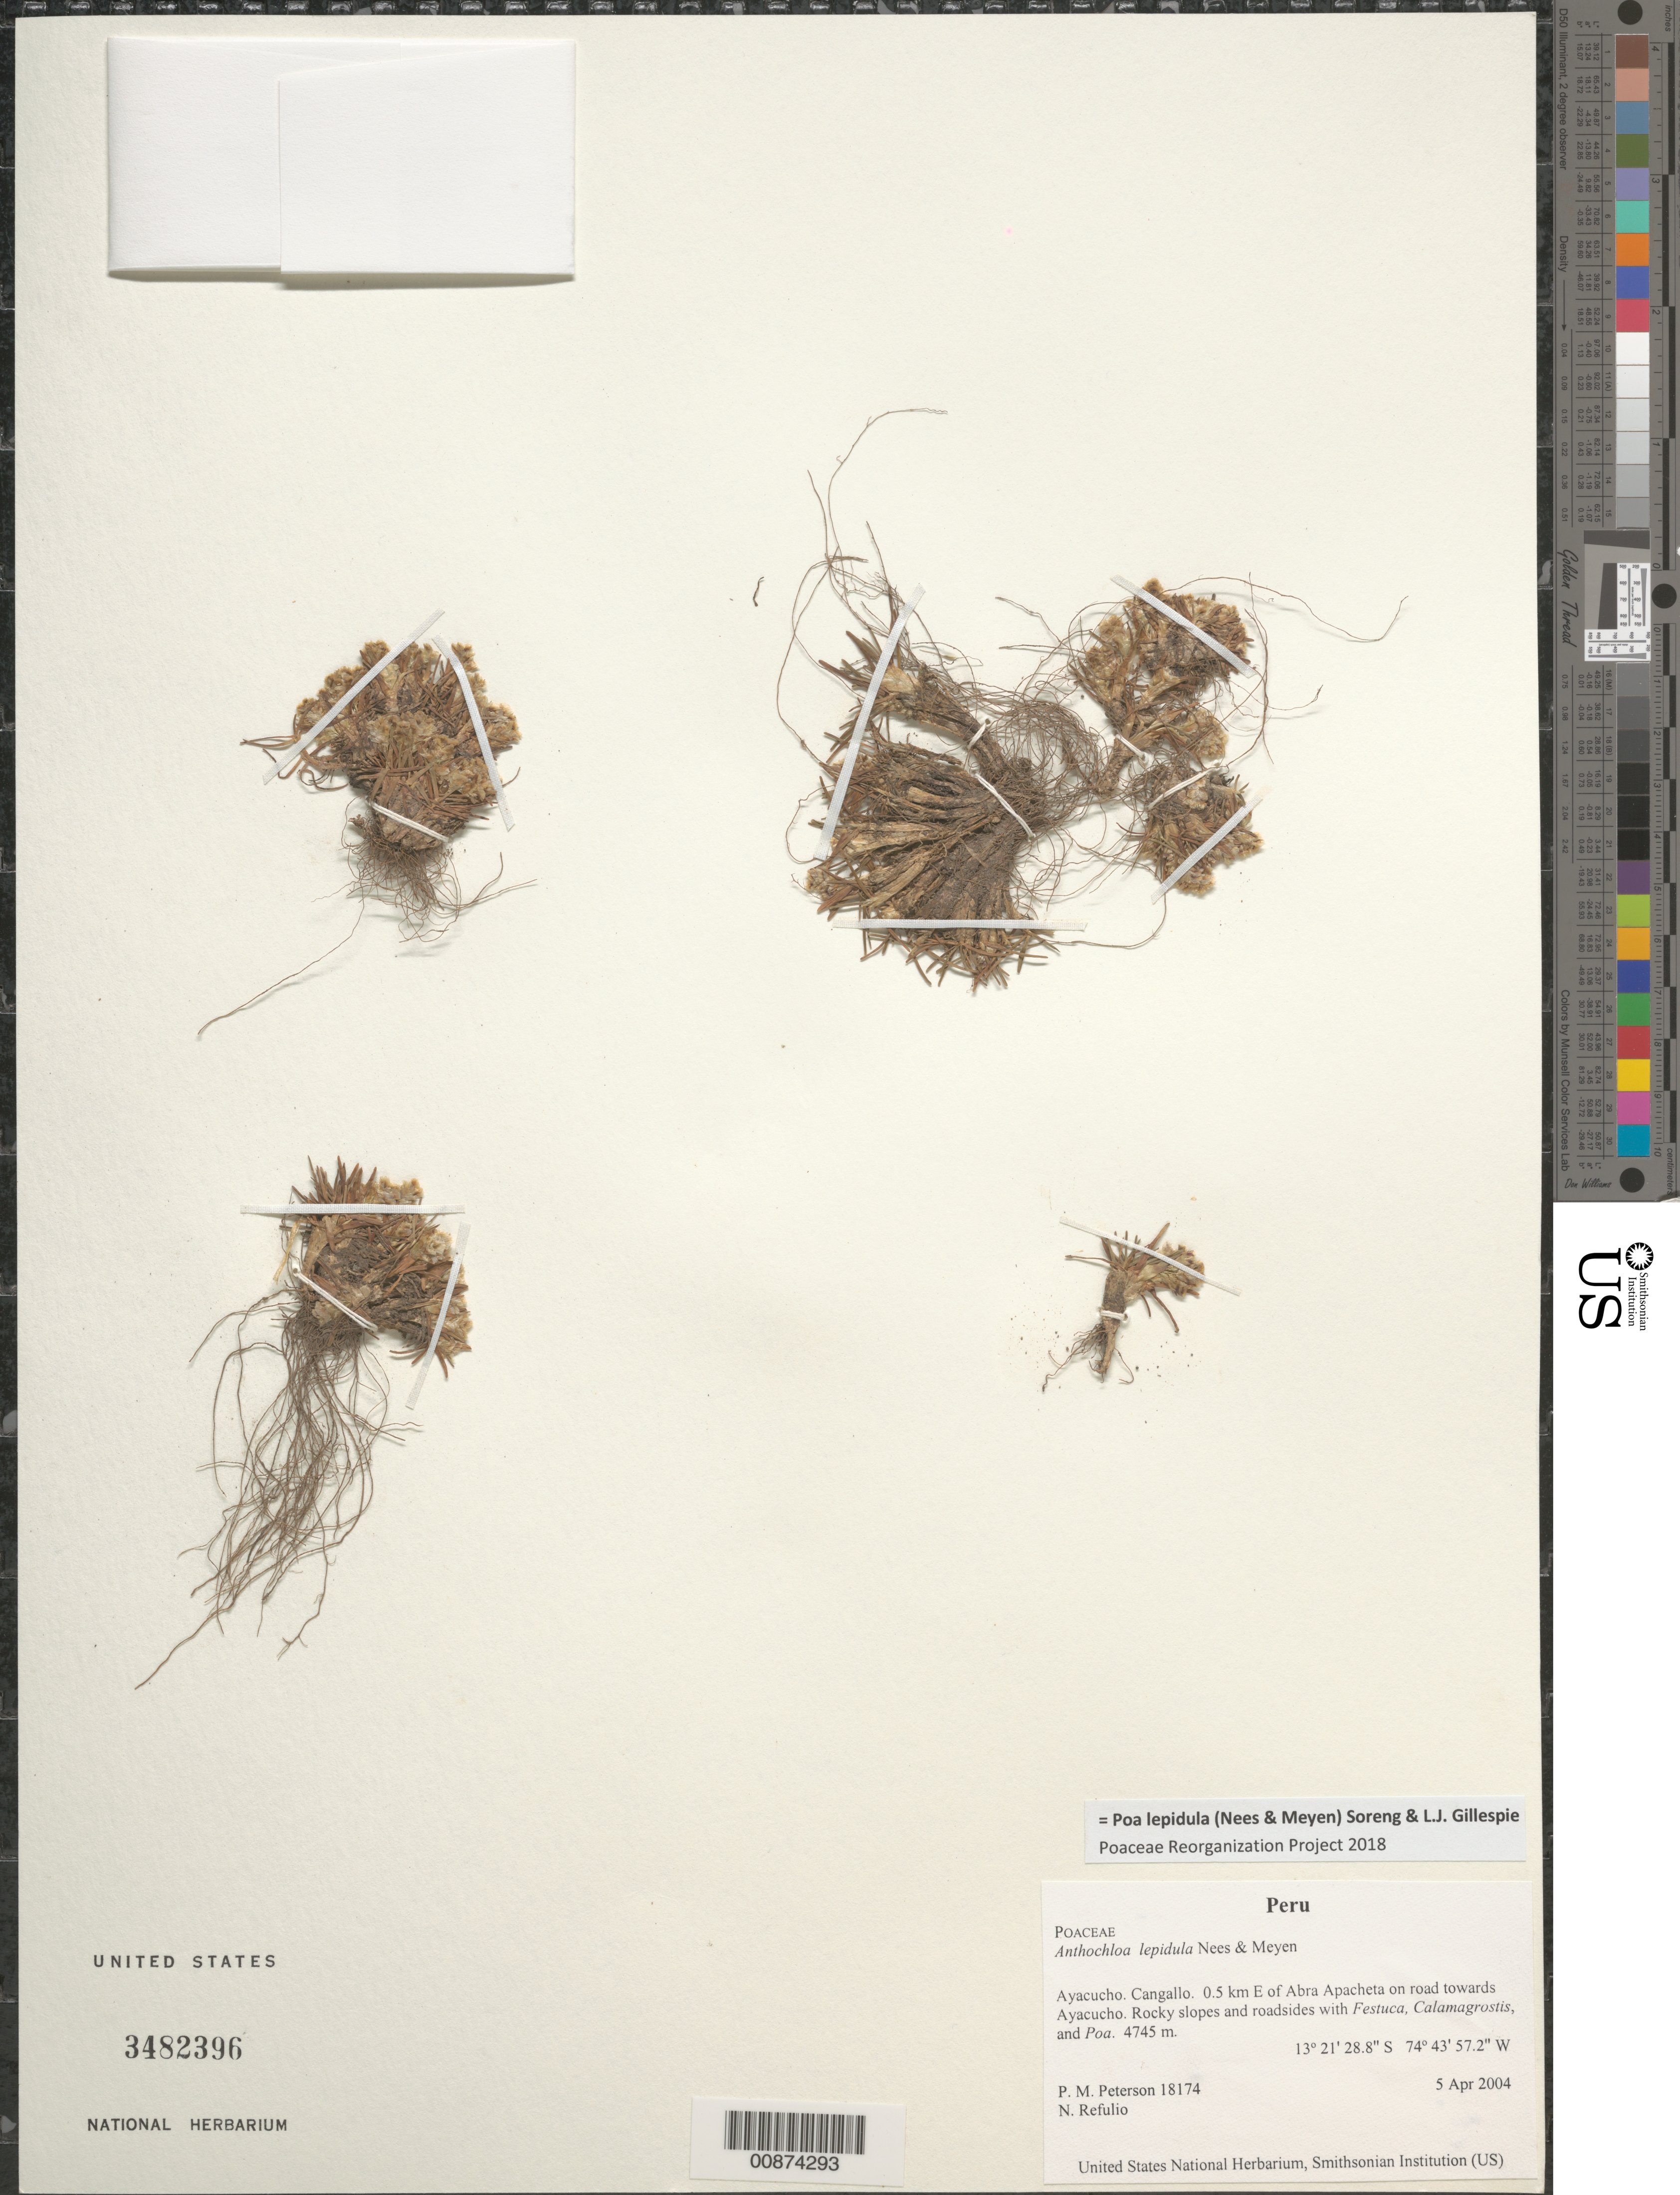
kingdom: Plantae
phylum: Tracheophyta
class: Liliopsida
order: Poales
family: Poaceae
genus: Poa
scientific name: Poa lepidula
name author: (Nees & Meyen) Soreng & L.J. Gillespie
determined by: Poaceae Reorganization Project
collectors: P. M. Peterson & N. Refulio-Rodríguez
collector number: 18174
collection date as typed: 05 Apr 2004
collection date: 2004-04-05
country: Peru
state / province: Ayacucho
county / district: Cangallo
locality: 0.5 km E of Abra Apacheta on road towards Ayacucho. Rocky slopes and roadsides with Festuca, Calamagrostis, and Poa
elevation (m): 4745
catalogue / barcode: US 3482396